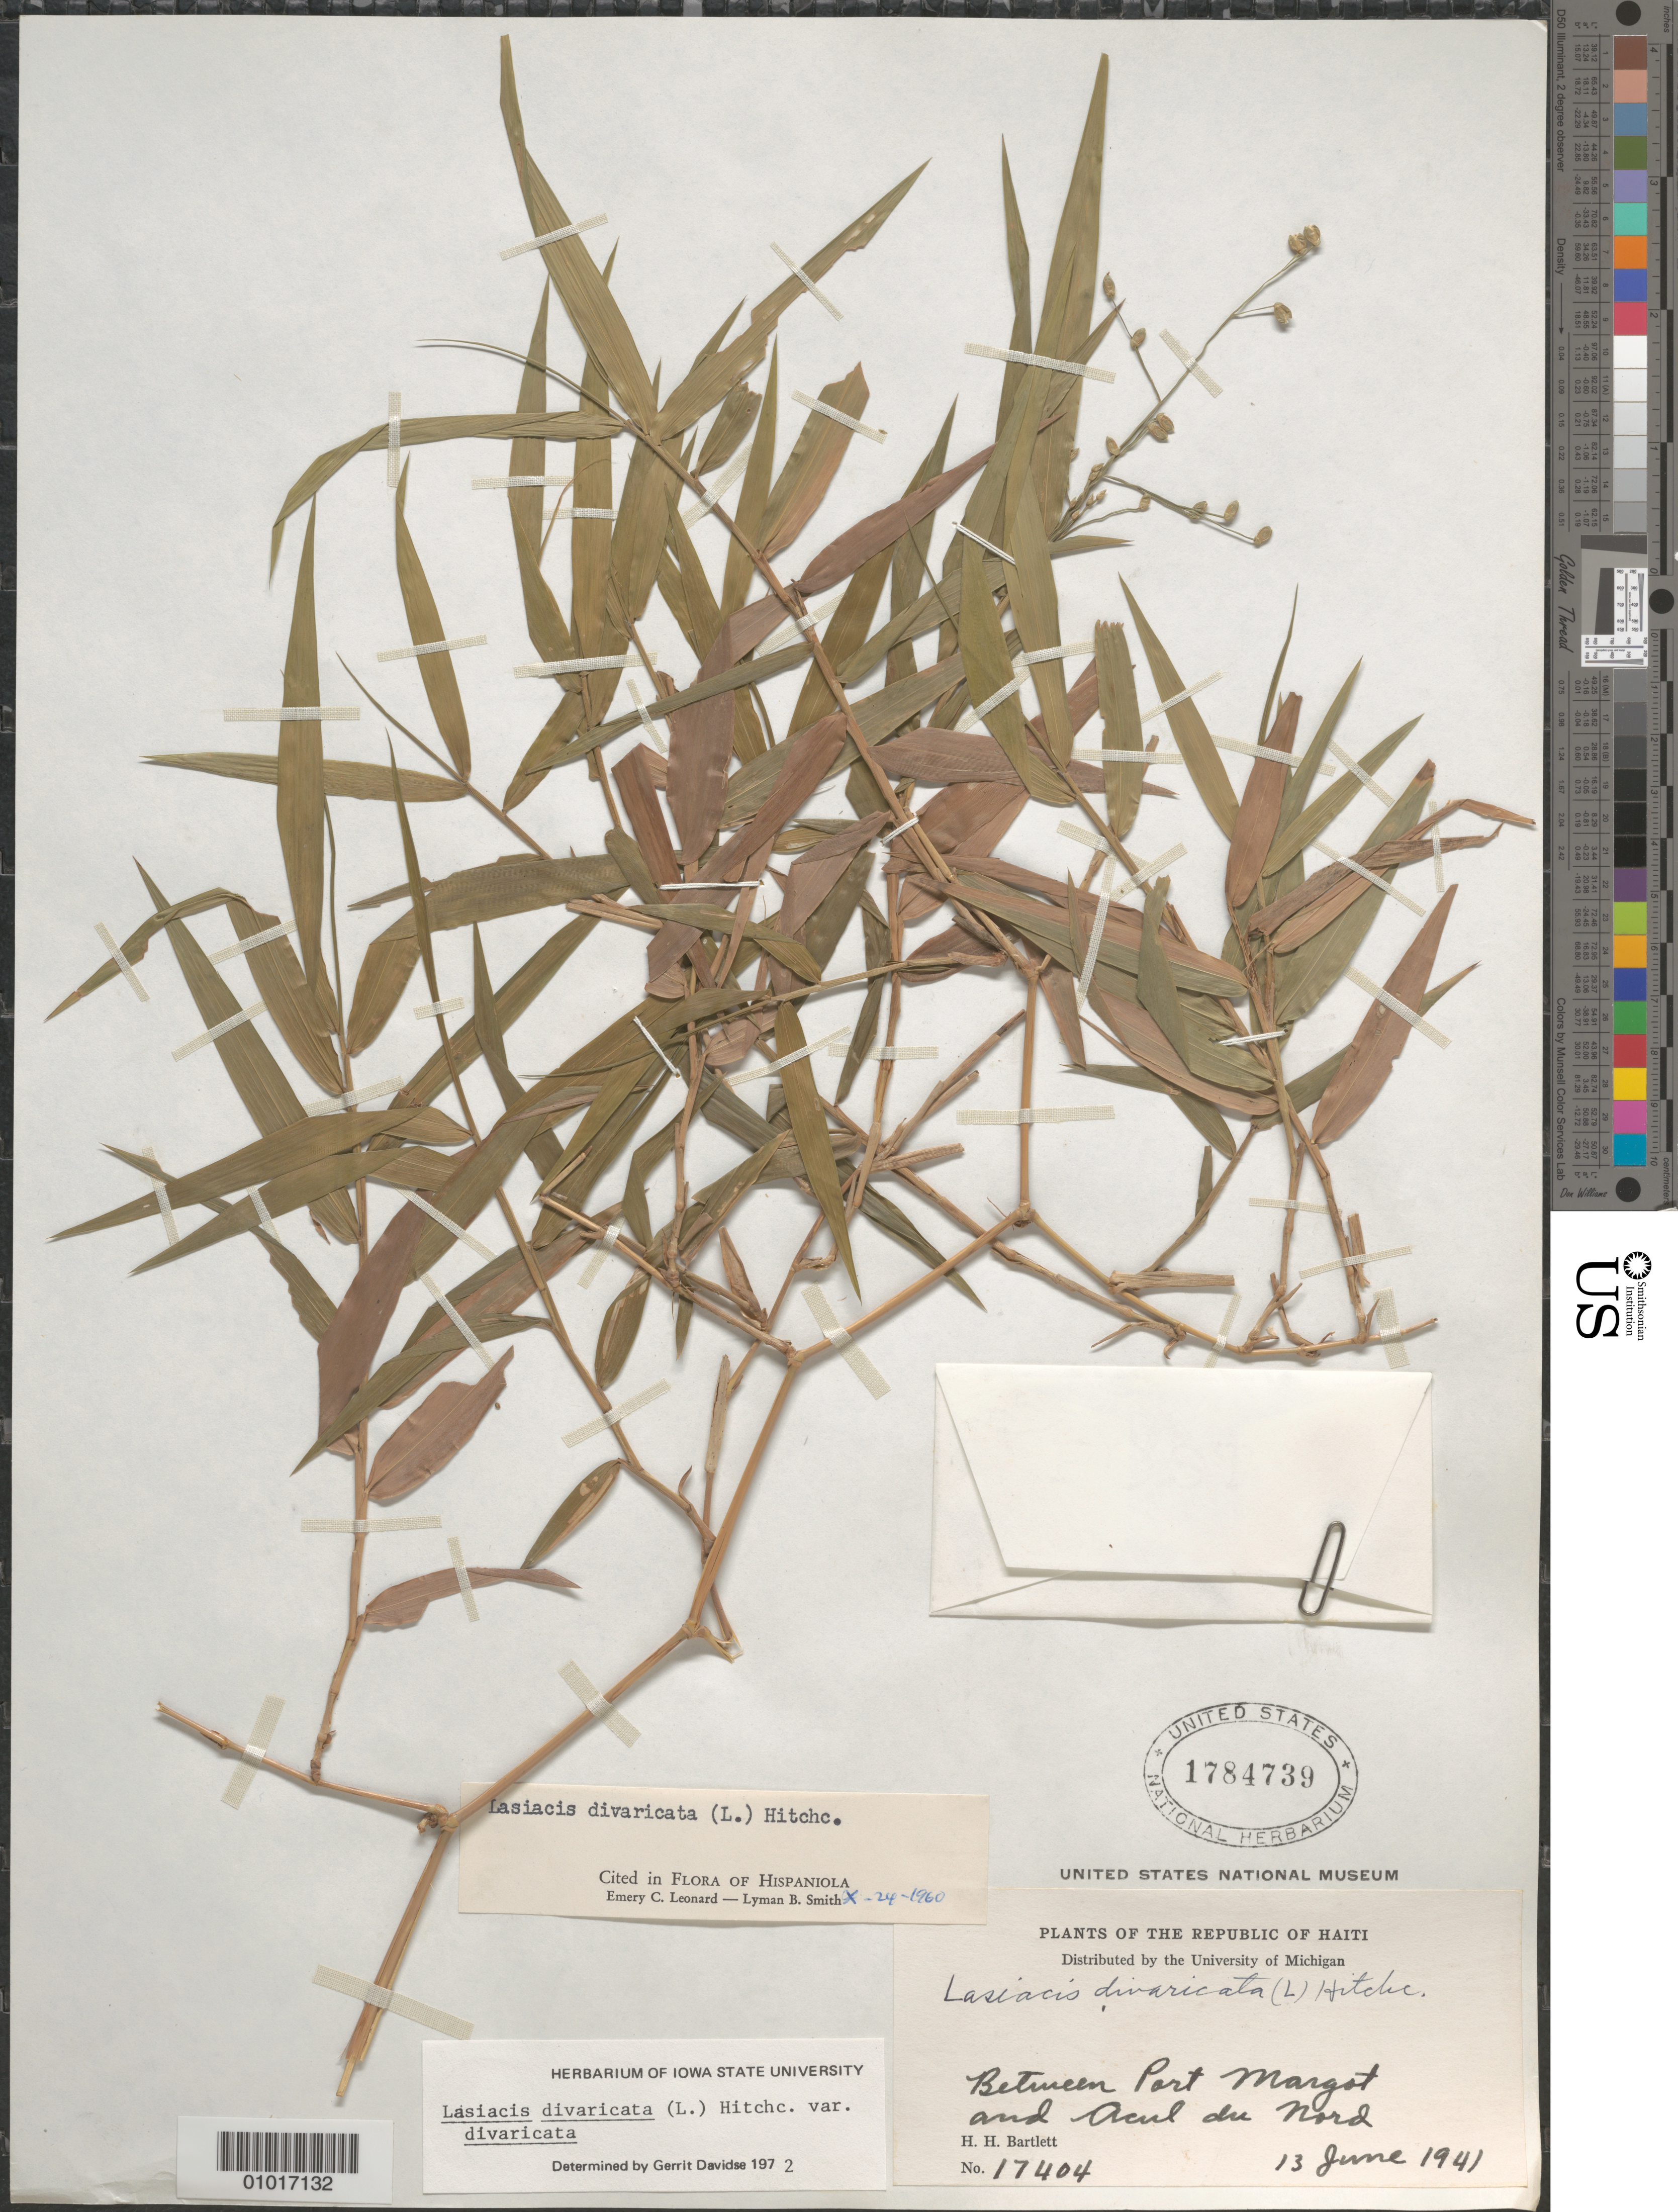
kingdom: Plantae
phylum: Tracheophyta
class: Liliopsida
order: Poales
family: Poaceae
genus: Lasiacis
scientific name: Lasiacis divaricata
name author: (L.) Hitchc.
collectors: H. H. Bartlett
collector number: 17404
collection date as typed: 13 Jun 1941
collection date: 1941-06-13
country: Haiti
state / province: Nord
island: Hispaniola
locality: Between Port Margot and du Nord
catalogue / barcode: US 1784739